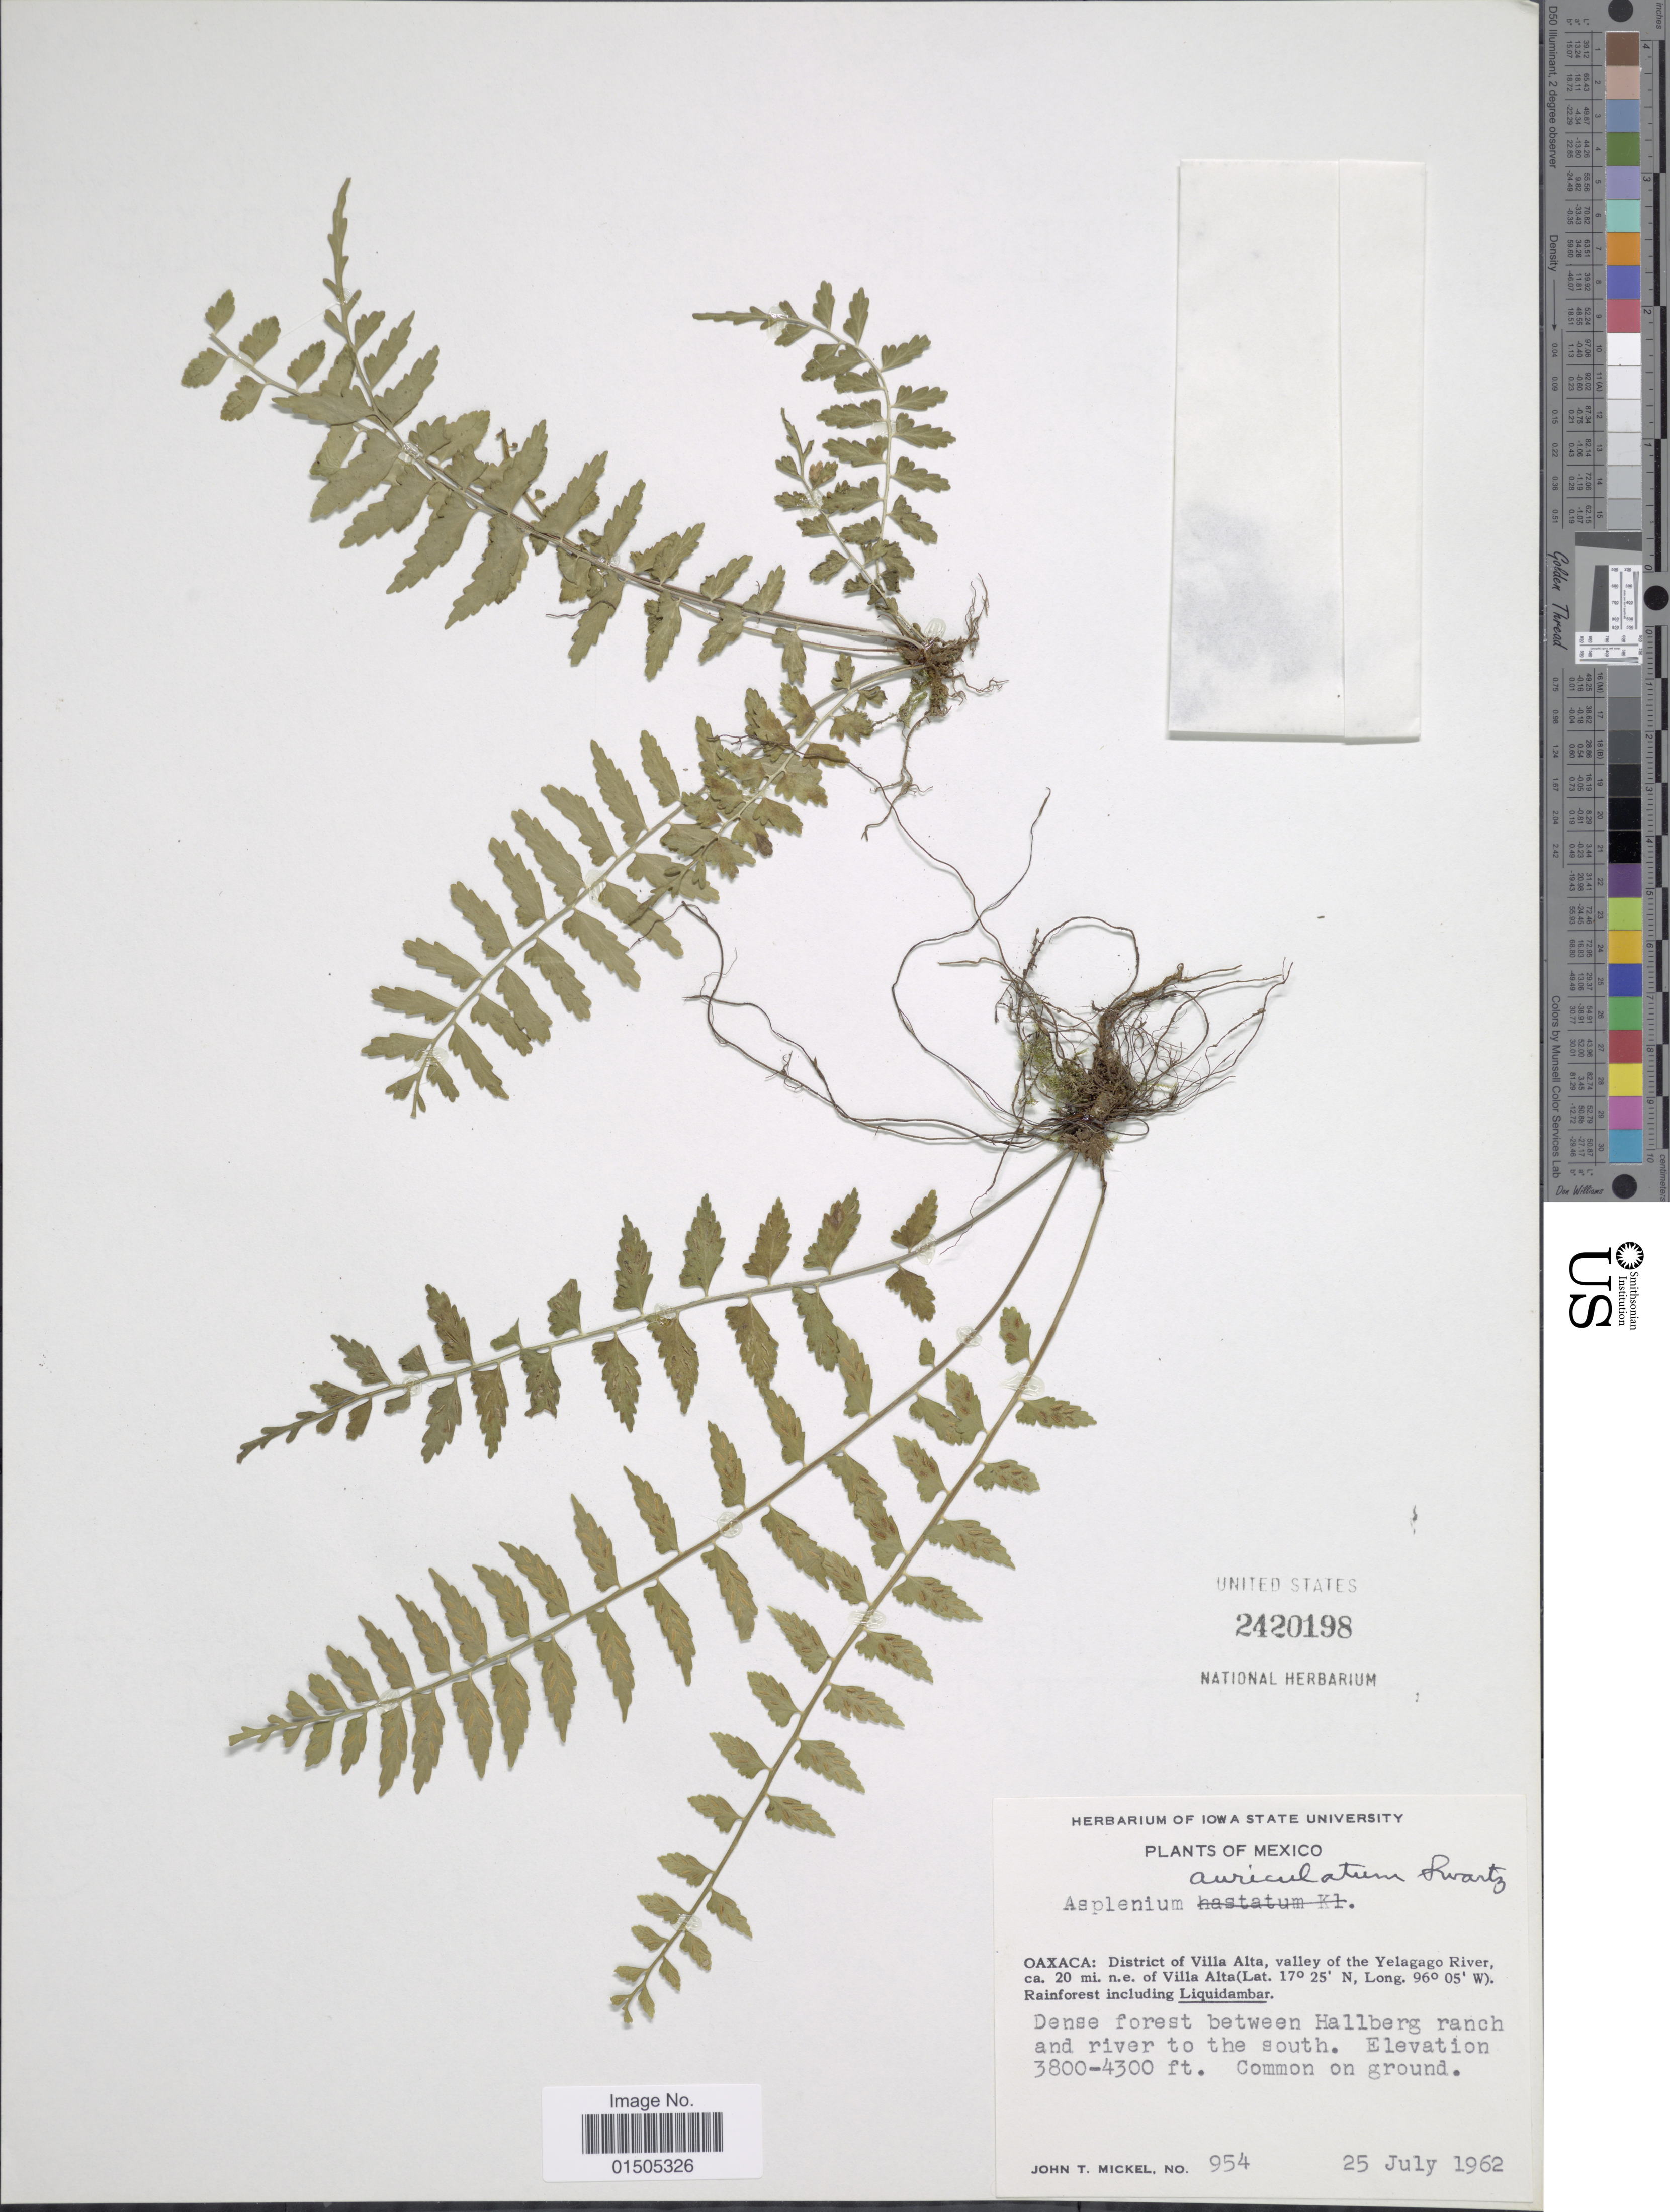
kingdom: Plantae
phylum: Tracheophyta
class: Polypodiopsida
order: Polypodiales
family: Aspleniaceae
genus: Asplenium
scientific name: Asplenium auriculatum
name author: Sw.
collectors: J. T. Mickel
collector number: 954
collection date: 1962-07-25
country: Mexico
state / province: Oaxaca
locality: District of Villa Alta, valley of the Yelagago River, ca. 20 mi. n.e. of Villa Alta. Dense forest between Hallberg ranch and river to the south.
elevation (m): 1158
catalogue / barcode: US 2420198